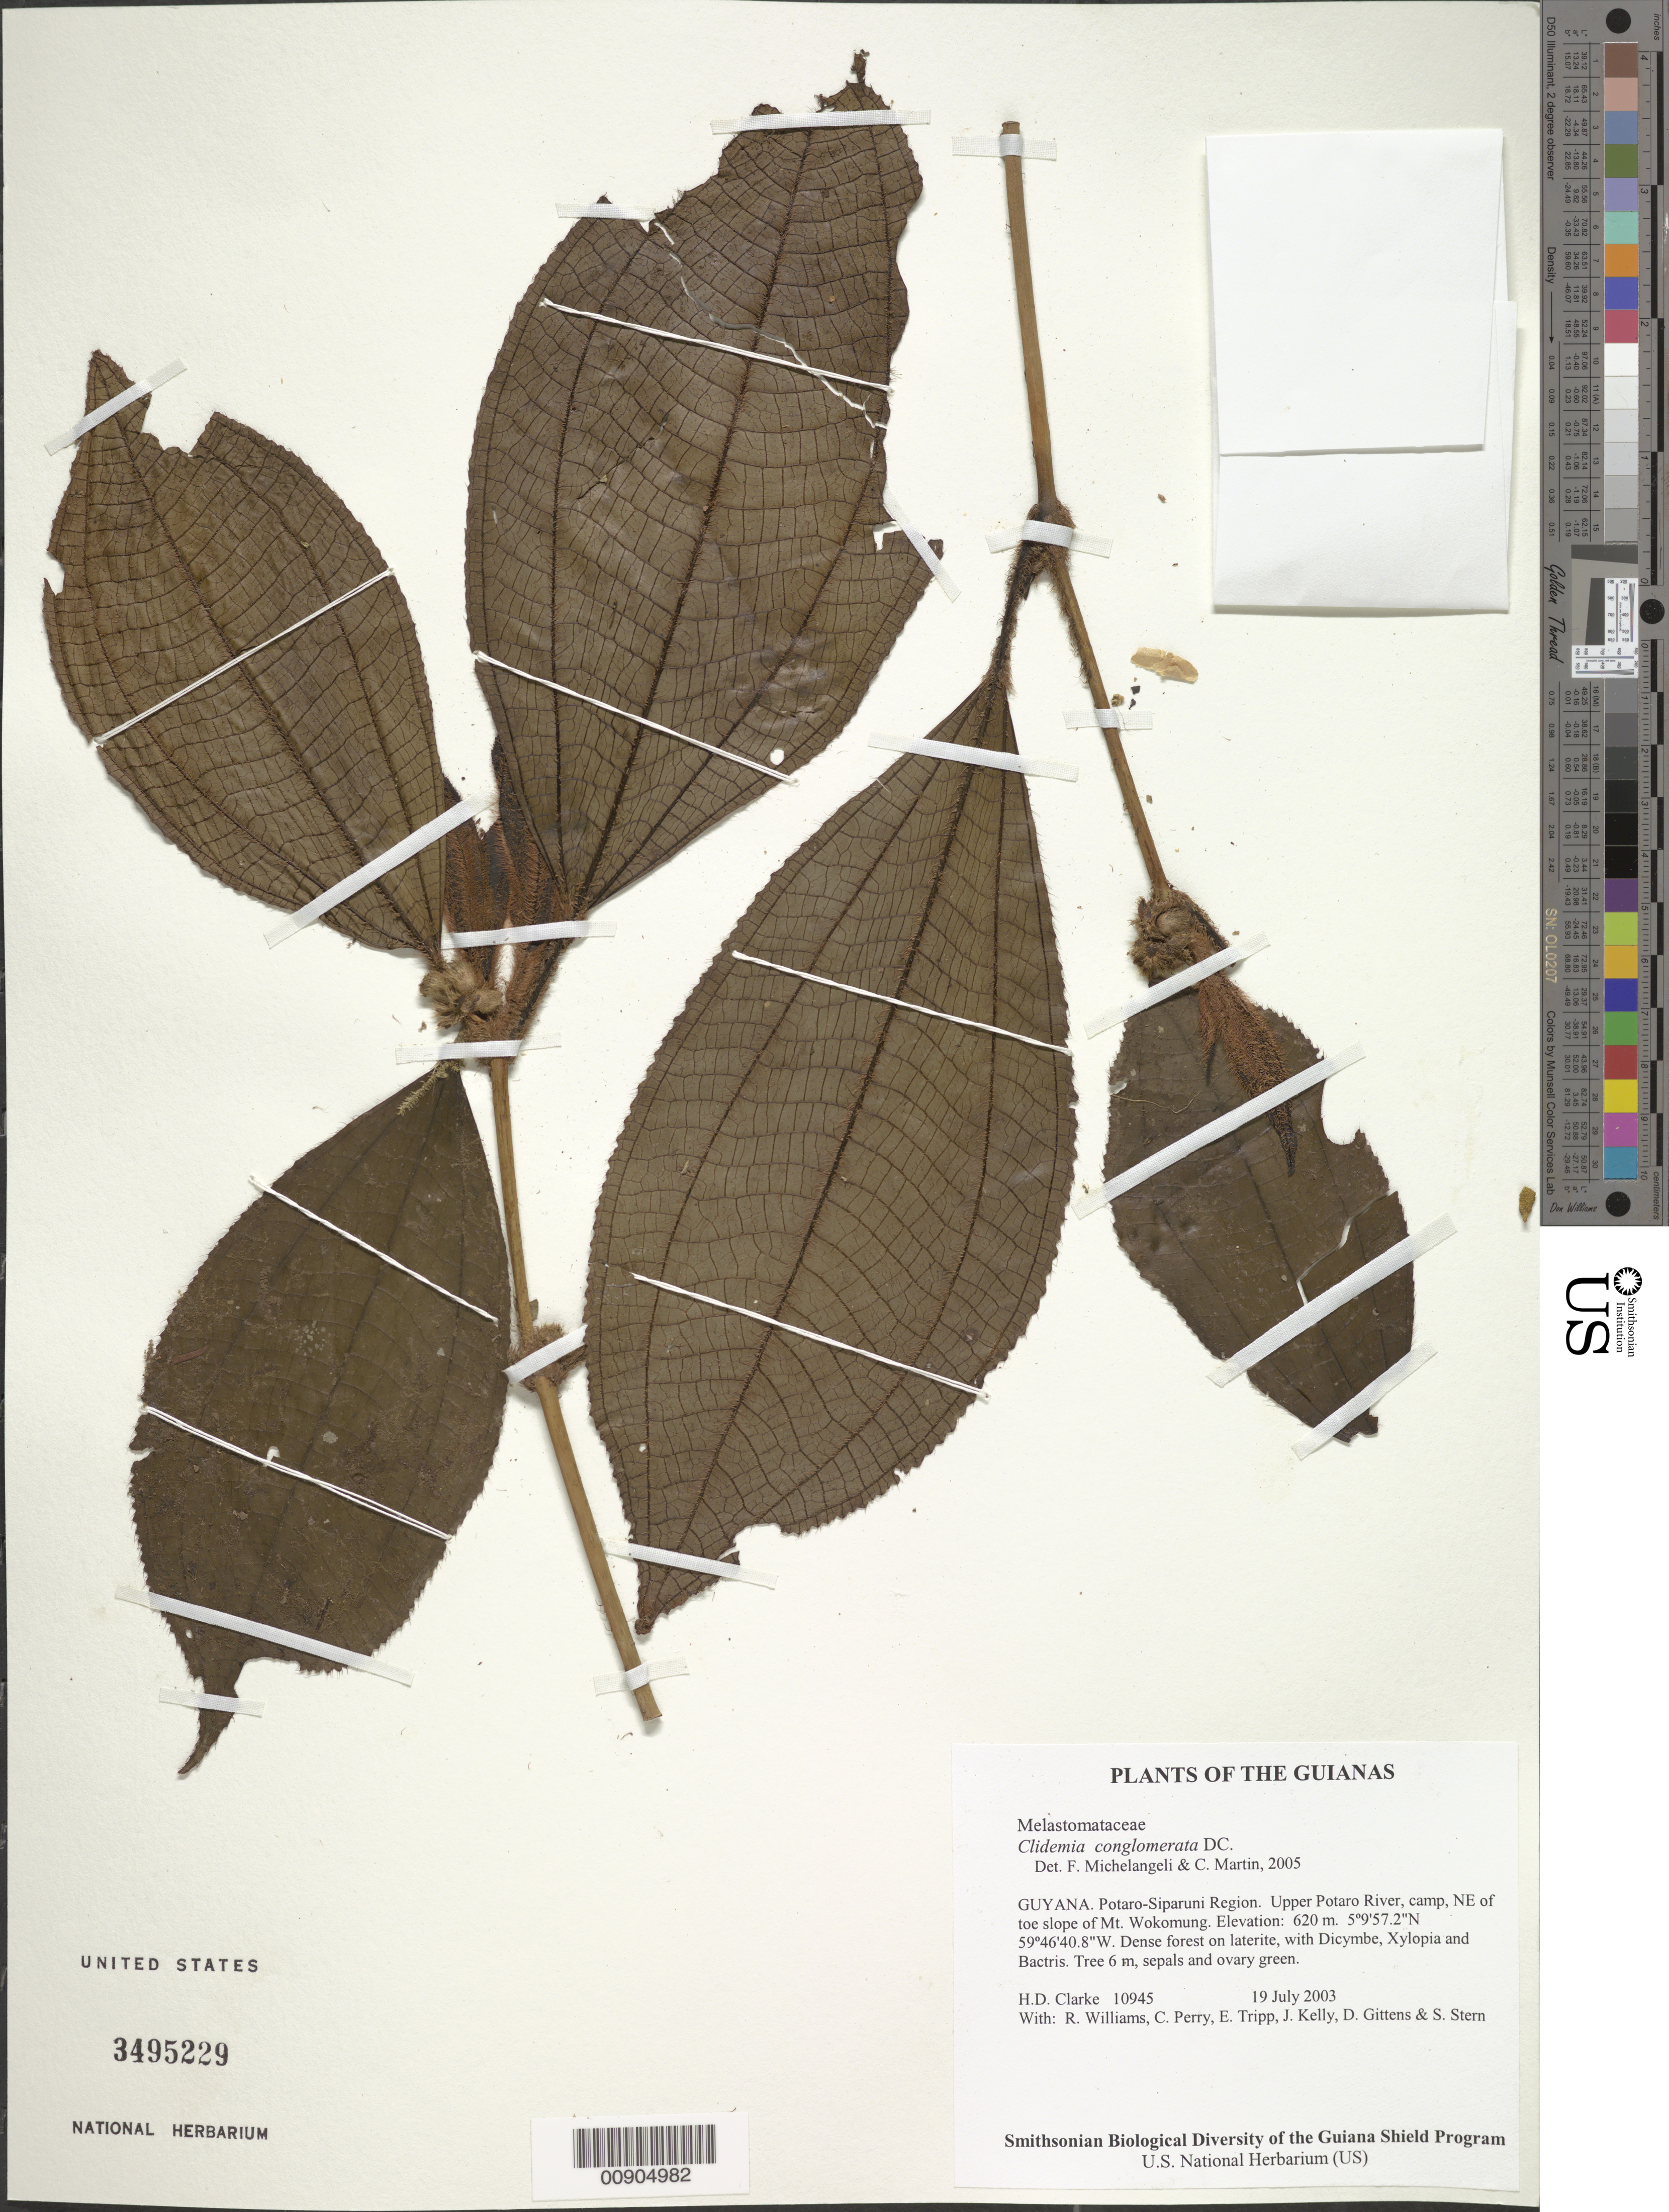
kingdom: Plantae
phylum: Tracheophyta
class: Magnoliopsida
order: Myrtales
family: Melastomataceae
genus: Clidemia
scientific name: Clidemia conglomerata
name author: DC.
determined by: Michelangeli, F. A.; Martin, C.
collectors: H. D. Clarke, R. Williams, C. Perry, E. Tripp, J. Kelly, D. Gittens & S. R. Stern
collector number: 10945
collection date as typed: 19 July 2003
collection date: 2003-07-19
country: Guyana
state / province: Potaro-Siparuni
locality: Upper Potaro River, camp, NE of toe slope of Mt. Wokomung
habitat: Dense forest on laterite, with Dicymbe, Xylopia and Bactris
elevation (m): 620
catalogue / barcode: US 3495229